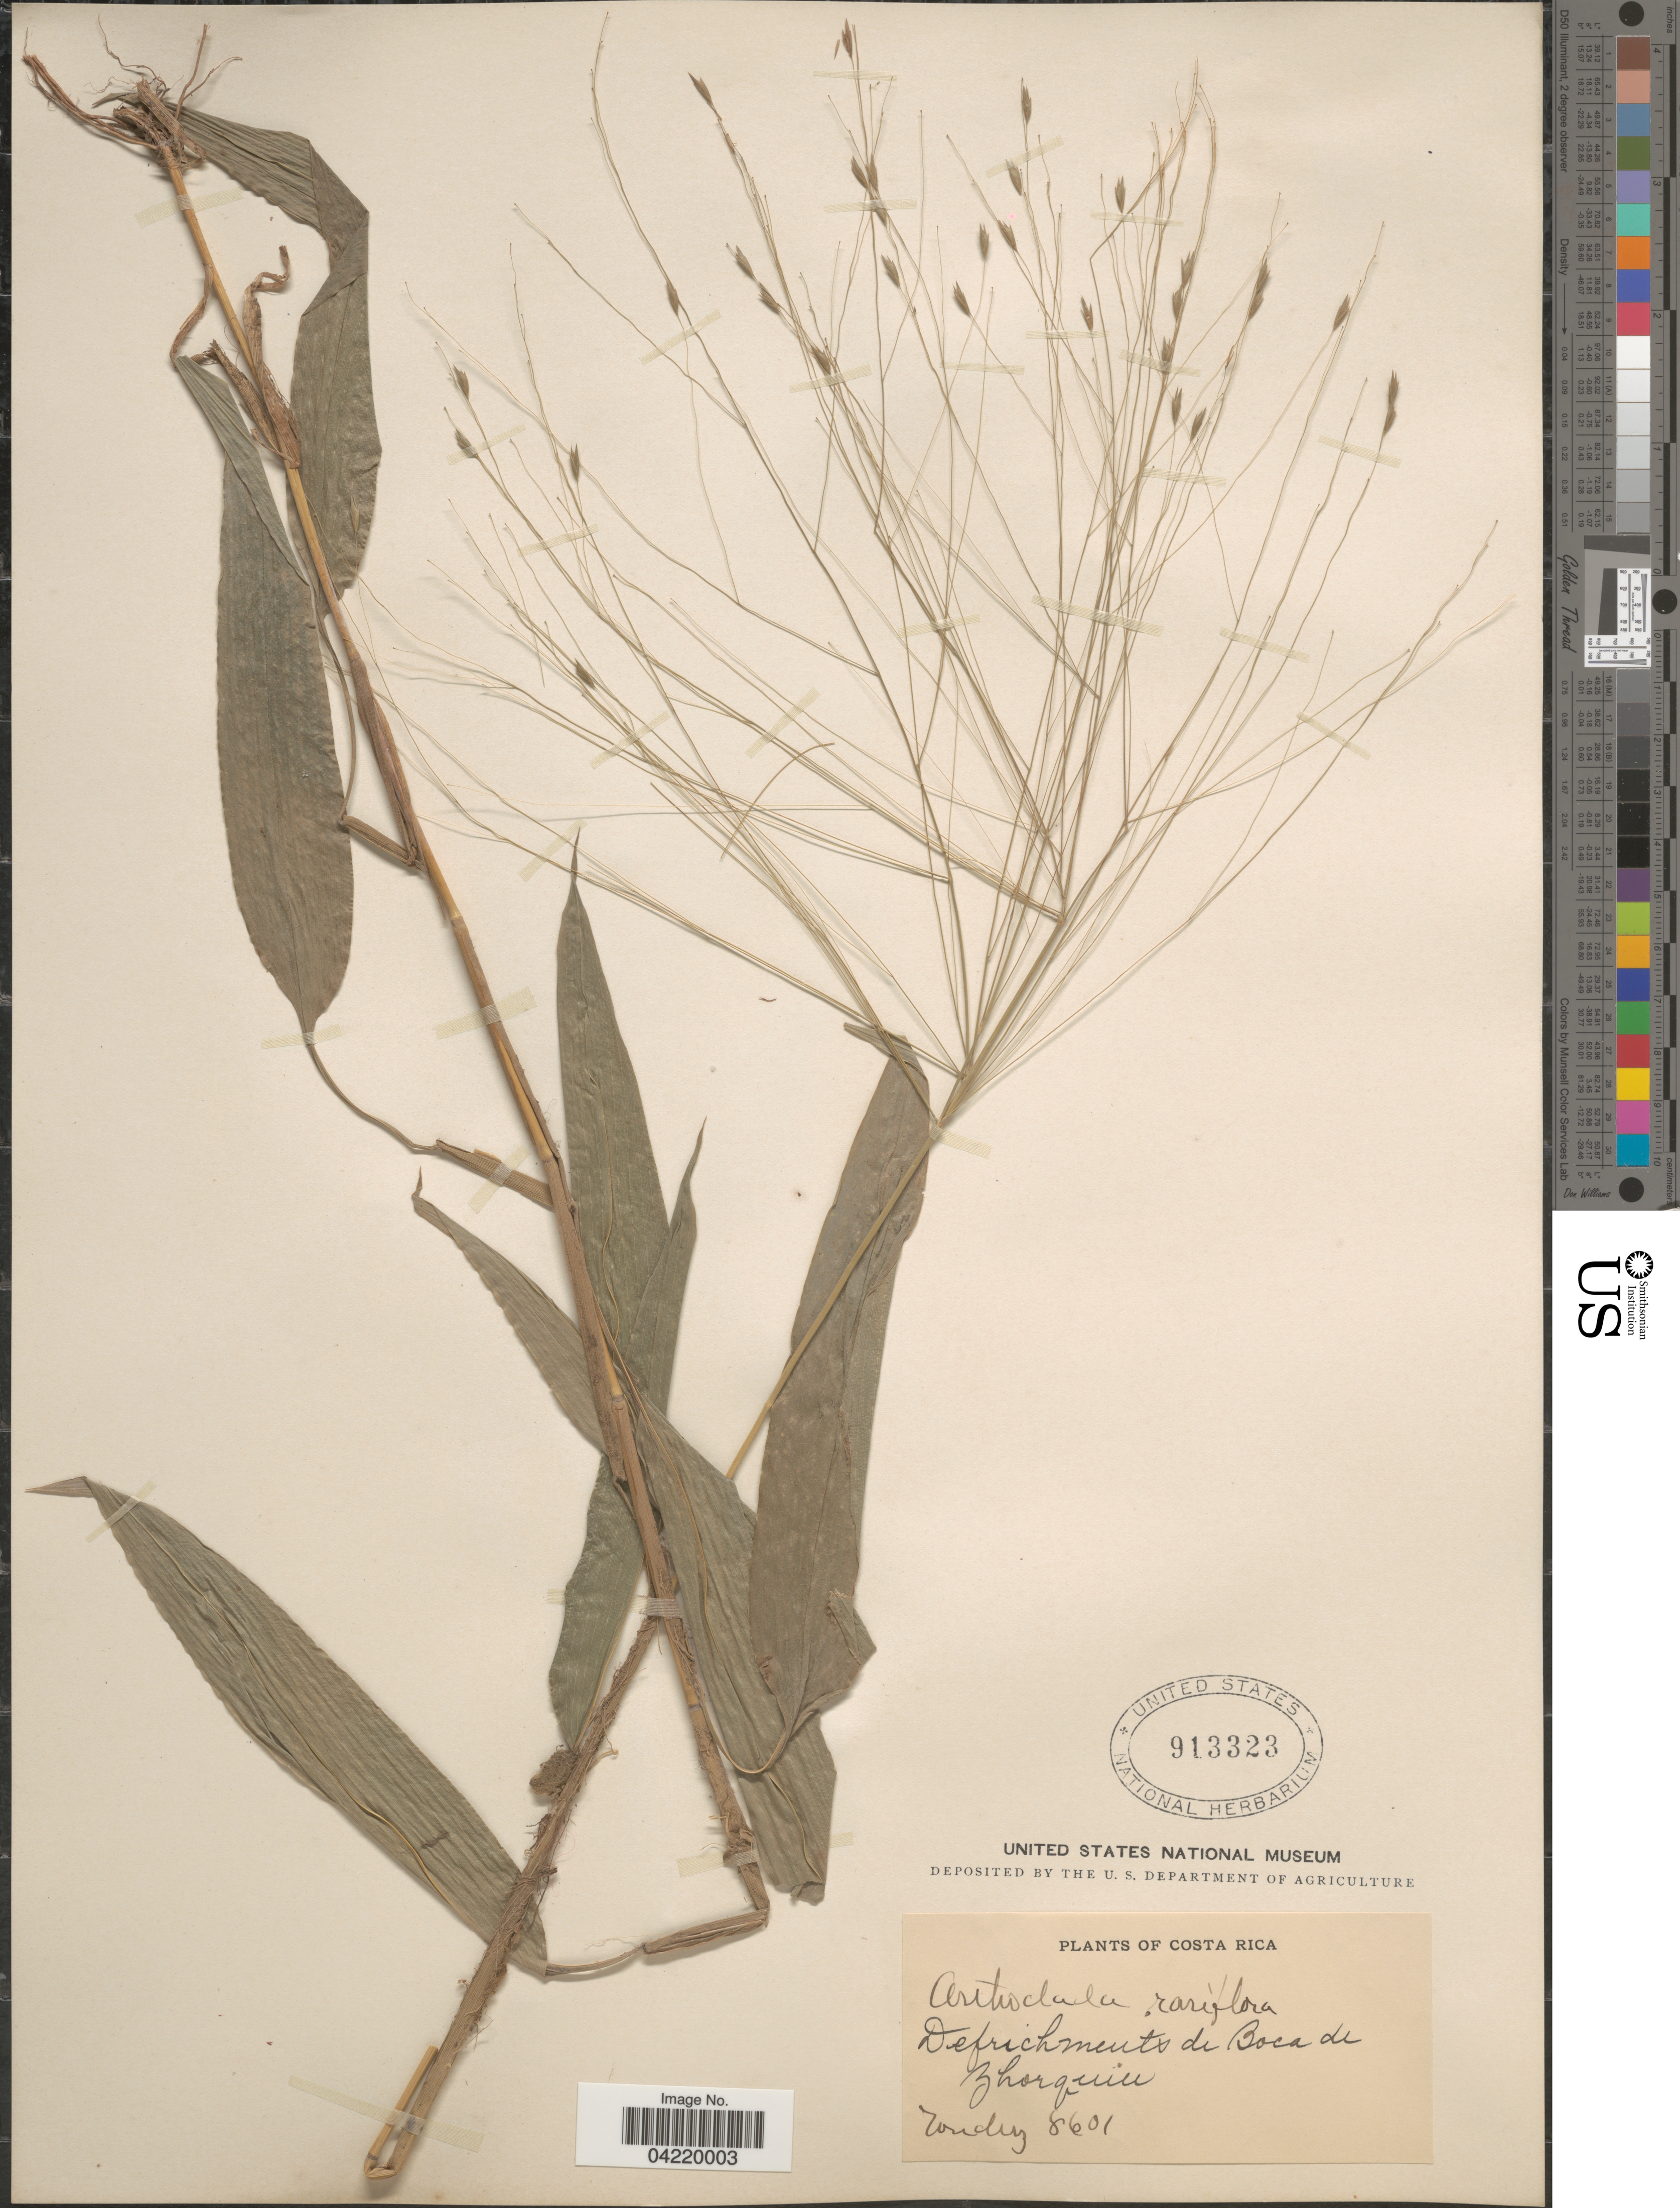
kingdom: Plantae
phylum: Tracheophyta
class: Liliopsida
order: Poales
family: Poaceae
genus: Orthoclada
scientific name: Orthoclada laxa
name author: P. Beauv.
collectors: Tonduz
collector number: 8601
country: Costa Rica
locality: Defrichments de Boca de Bhorquin.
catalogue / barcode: US 913323